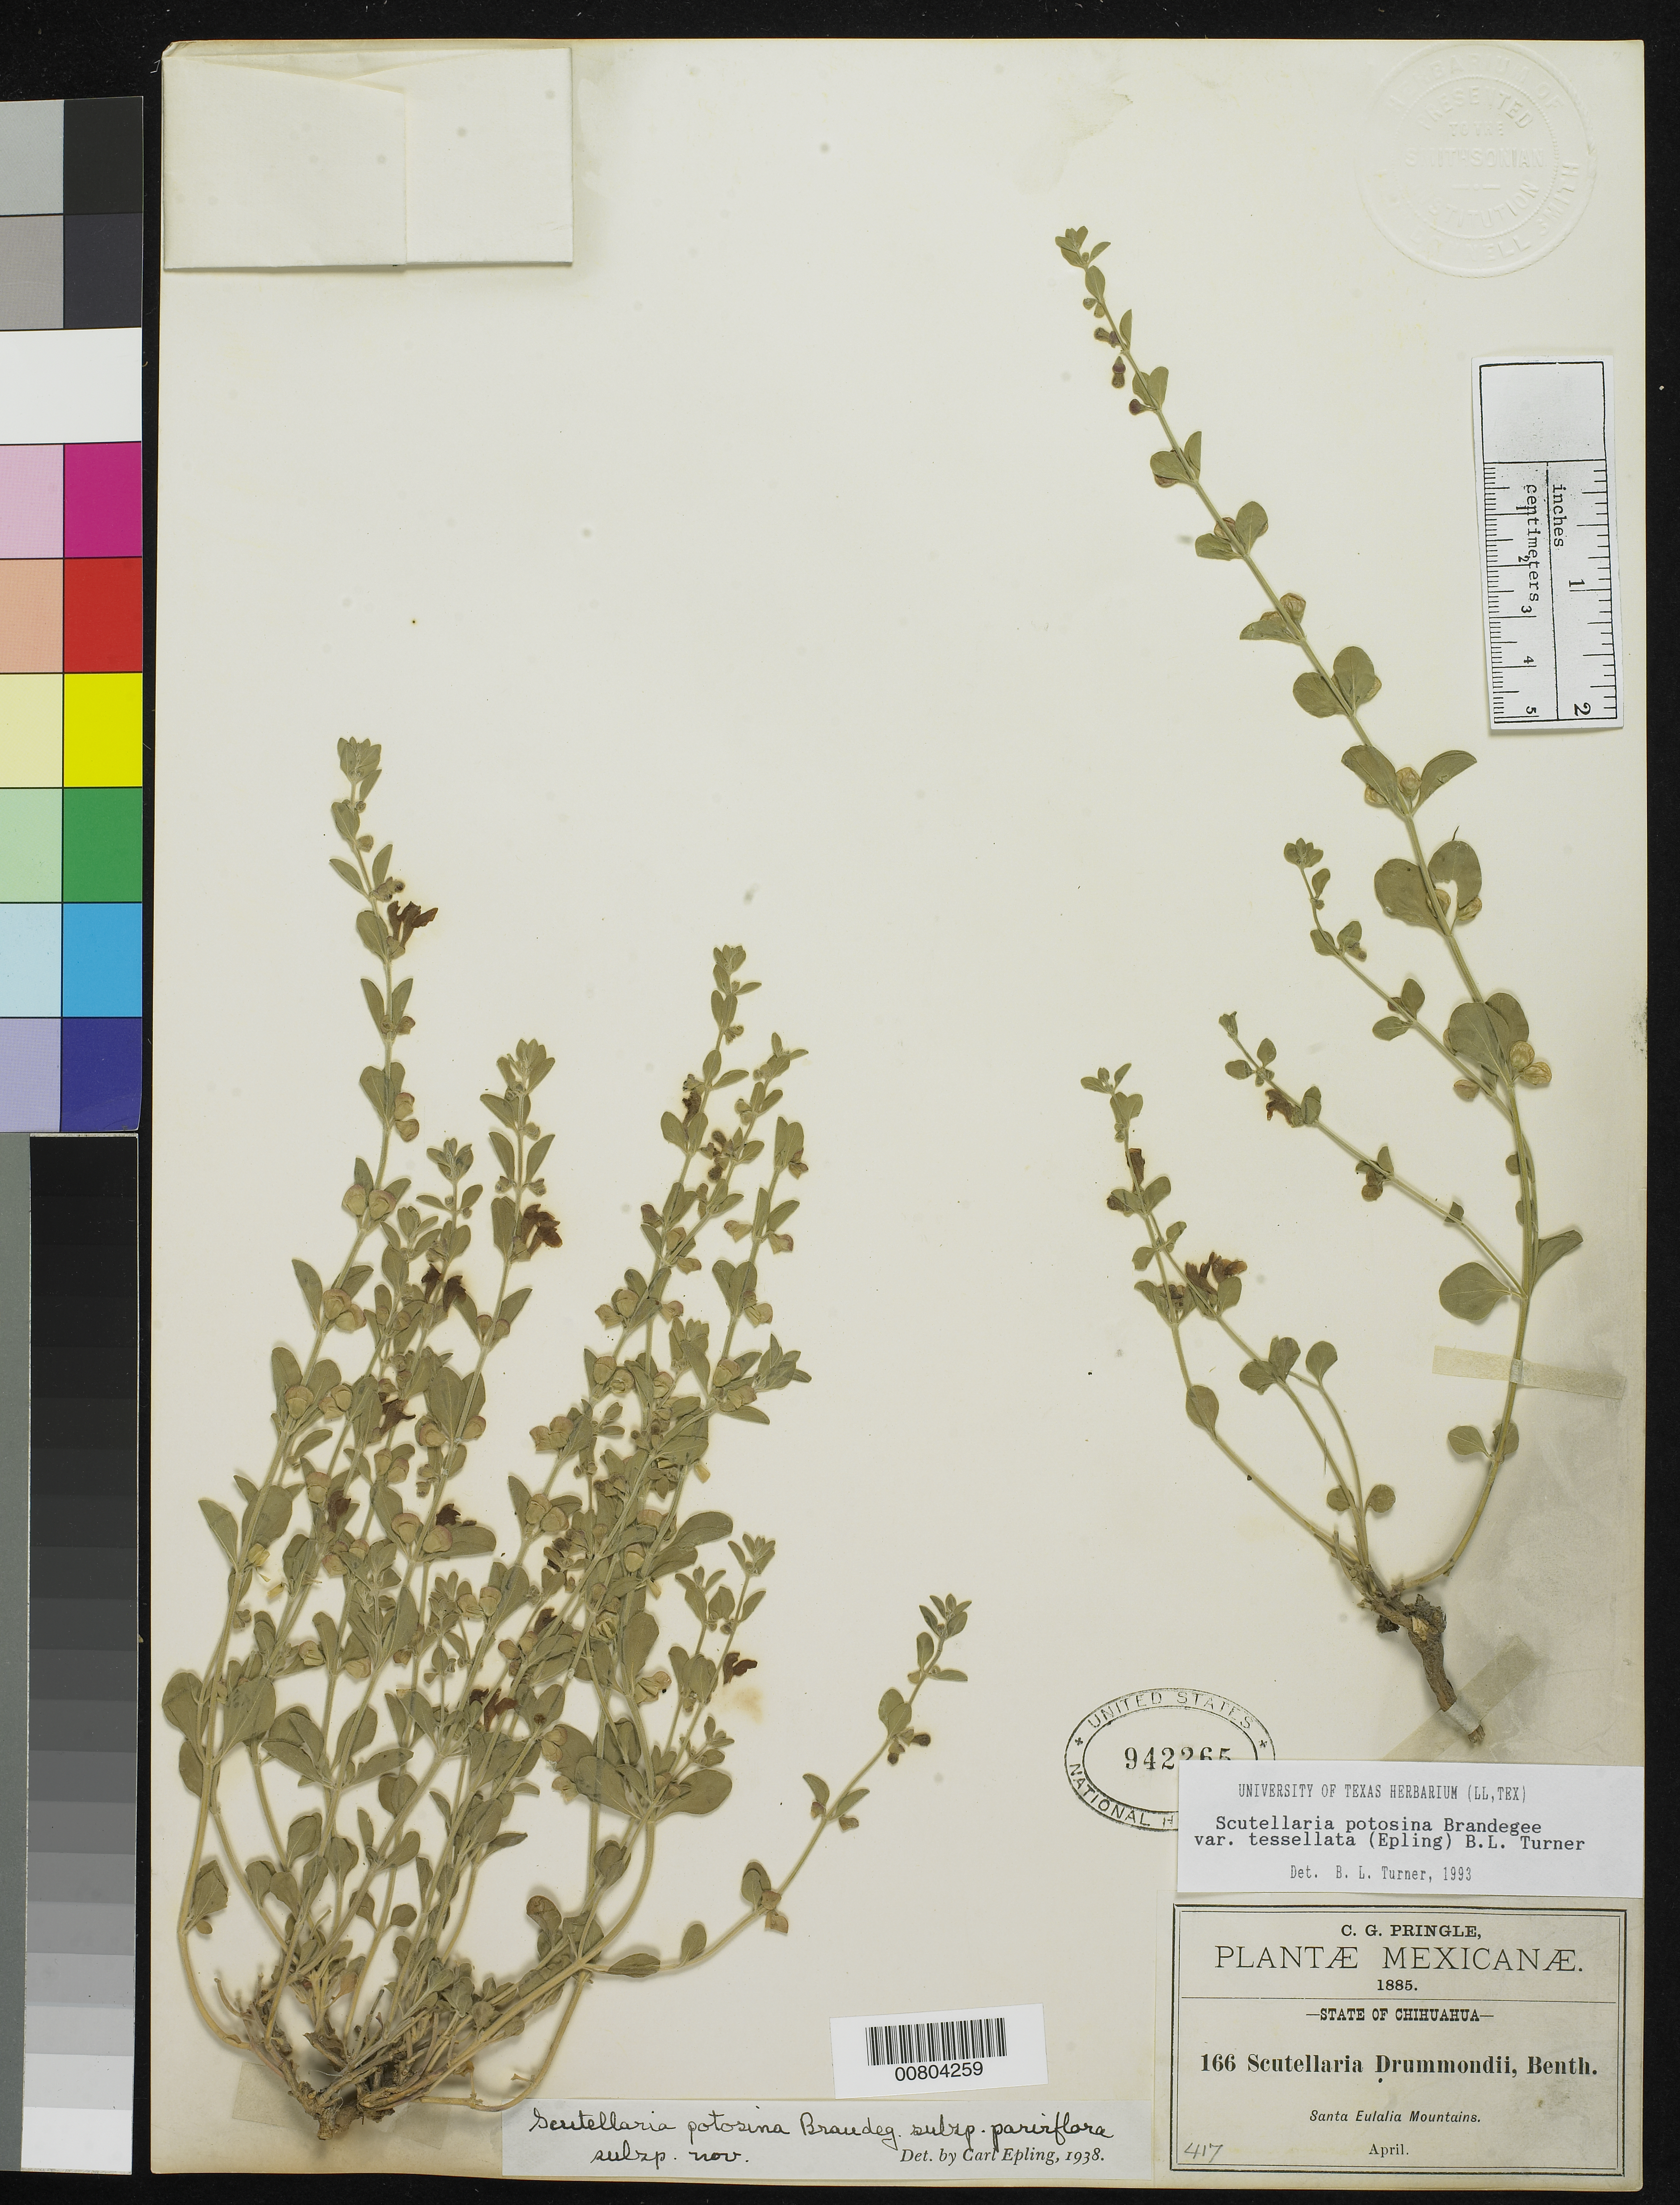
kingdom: Plantae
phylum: Tracheophyta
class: Magnoliopsida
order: Lamiales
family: Lamiaceae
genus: Scutellaria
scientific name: Scutellaria potosina var. tessellata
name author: Brandegee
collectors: C. G. Pringle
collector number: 166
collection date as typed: Apr 1885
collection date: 1885-04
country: Mexico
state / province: Chihuahua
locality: Santa Eulalia Mountains, Chihuahua.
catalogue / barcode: US 942265